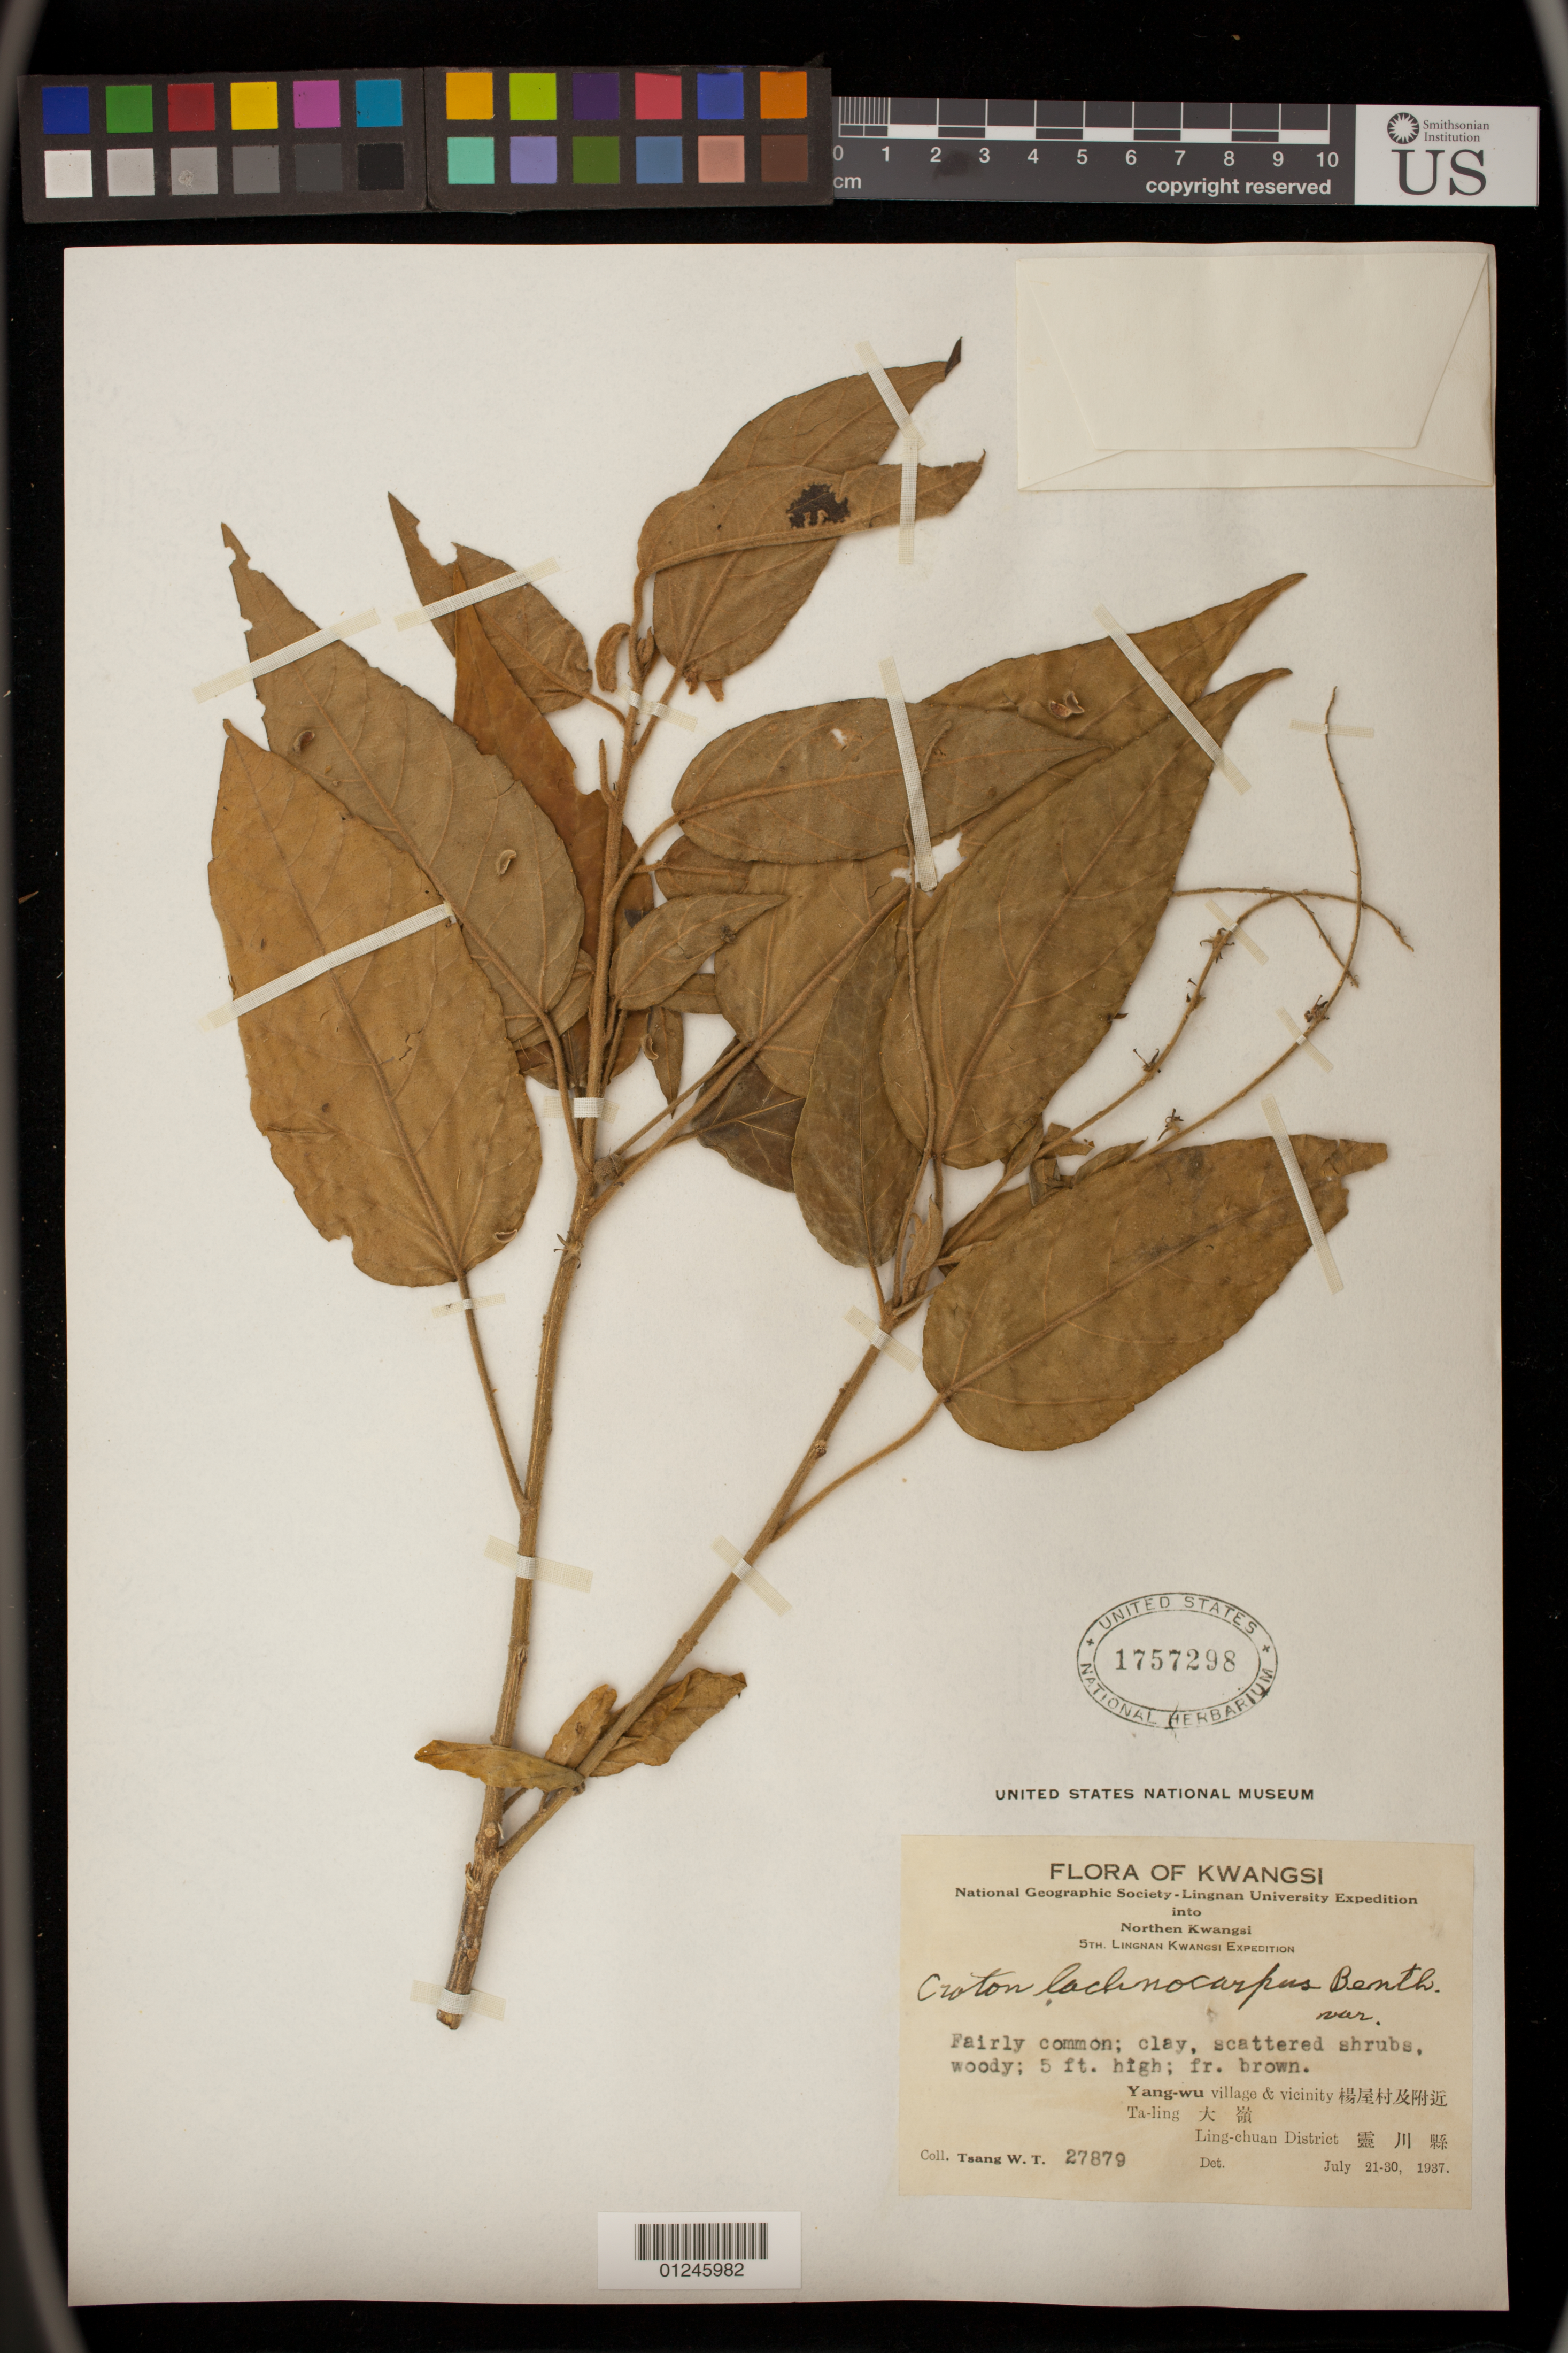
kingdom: Plantae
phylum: Tracheophyta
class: Magnoliopsida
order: Malpighiales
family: Euphorbiaceae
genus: Croton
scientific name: Croton lachnocarpus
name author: Benth.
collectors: W. T. Tsang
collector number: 27879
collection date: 1937-07-21/1937-07-30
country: China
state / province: Guangxi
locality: Northern Kwangsi.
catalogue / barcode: US 1757298